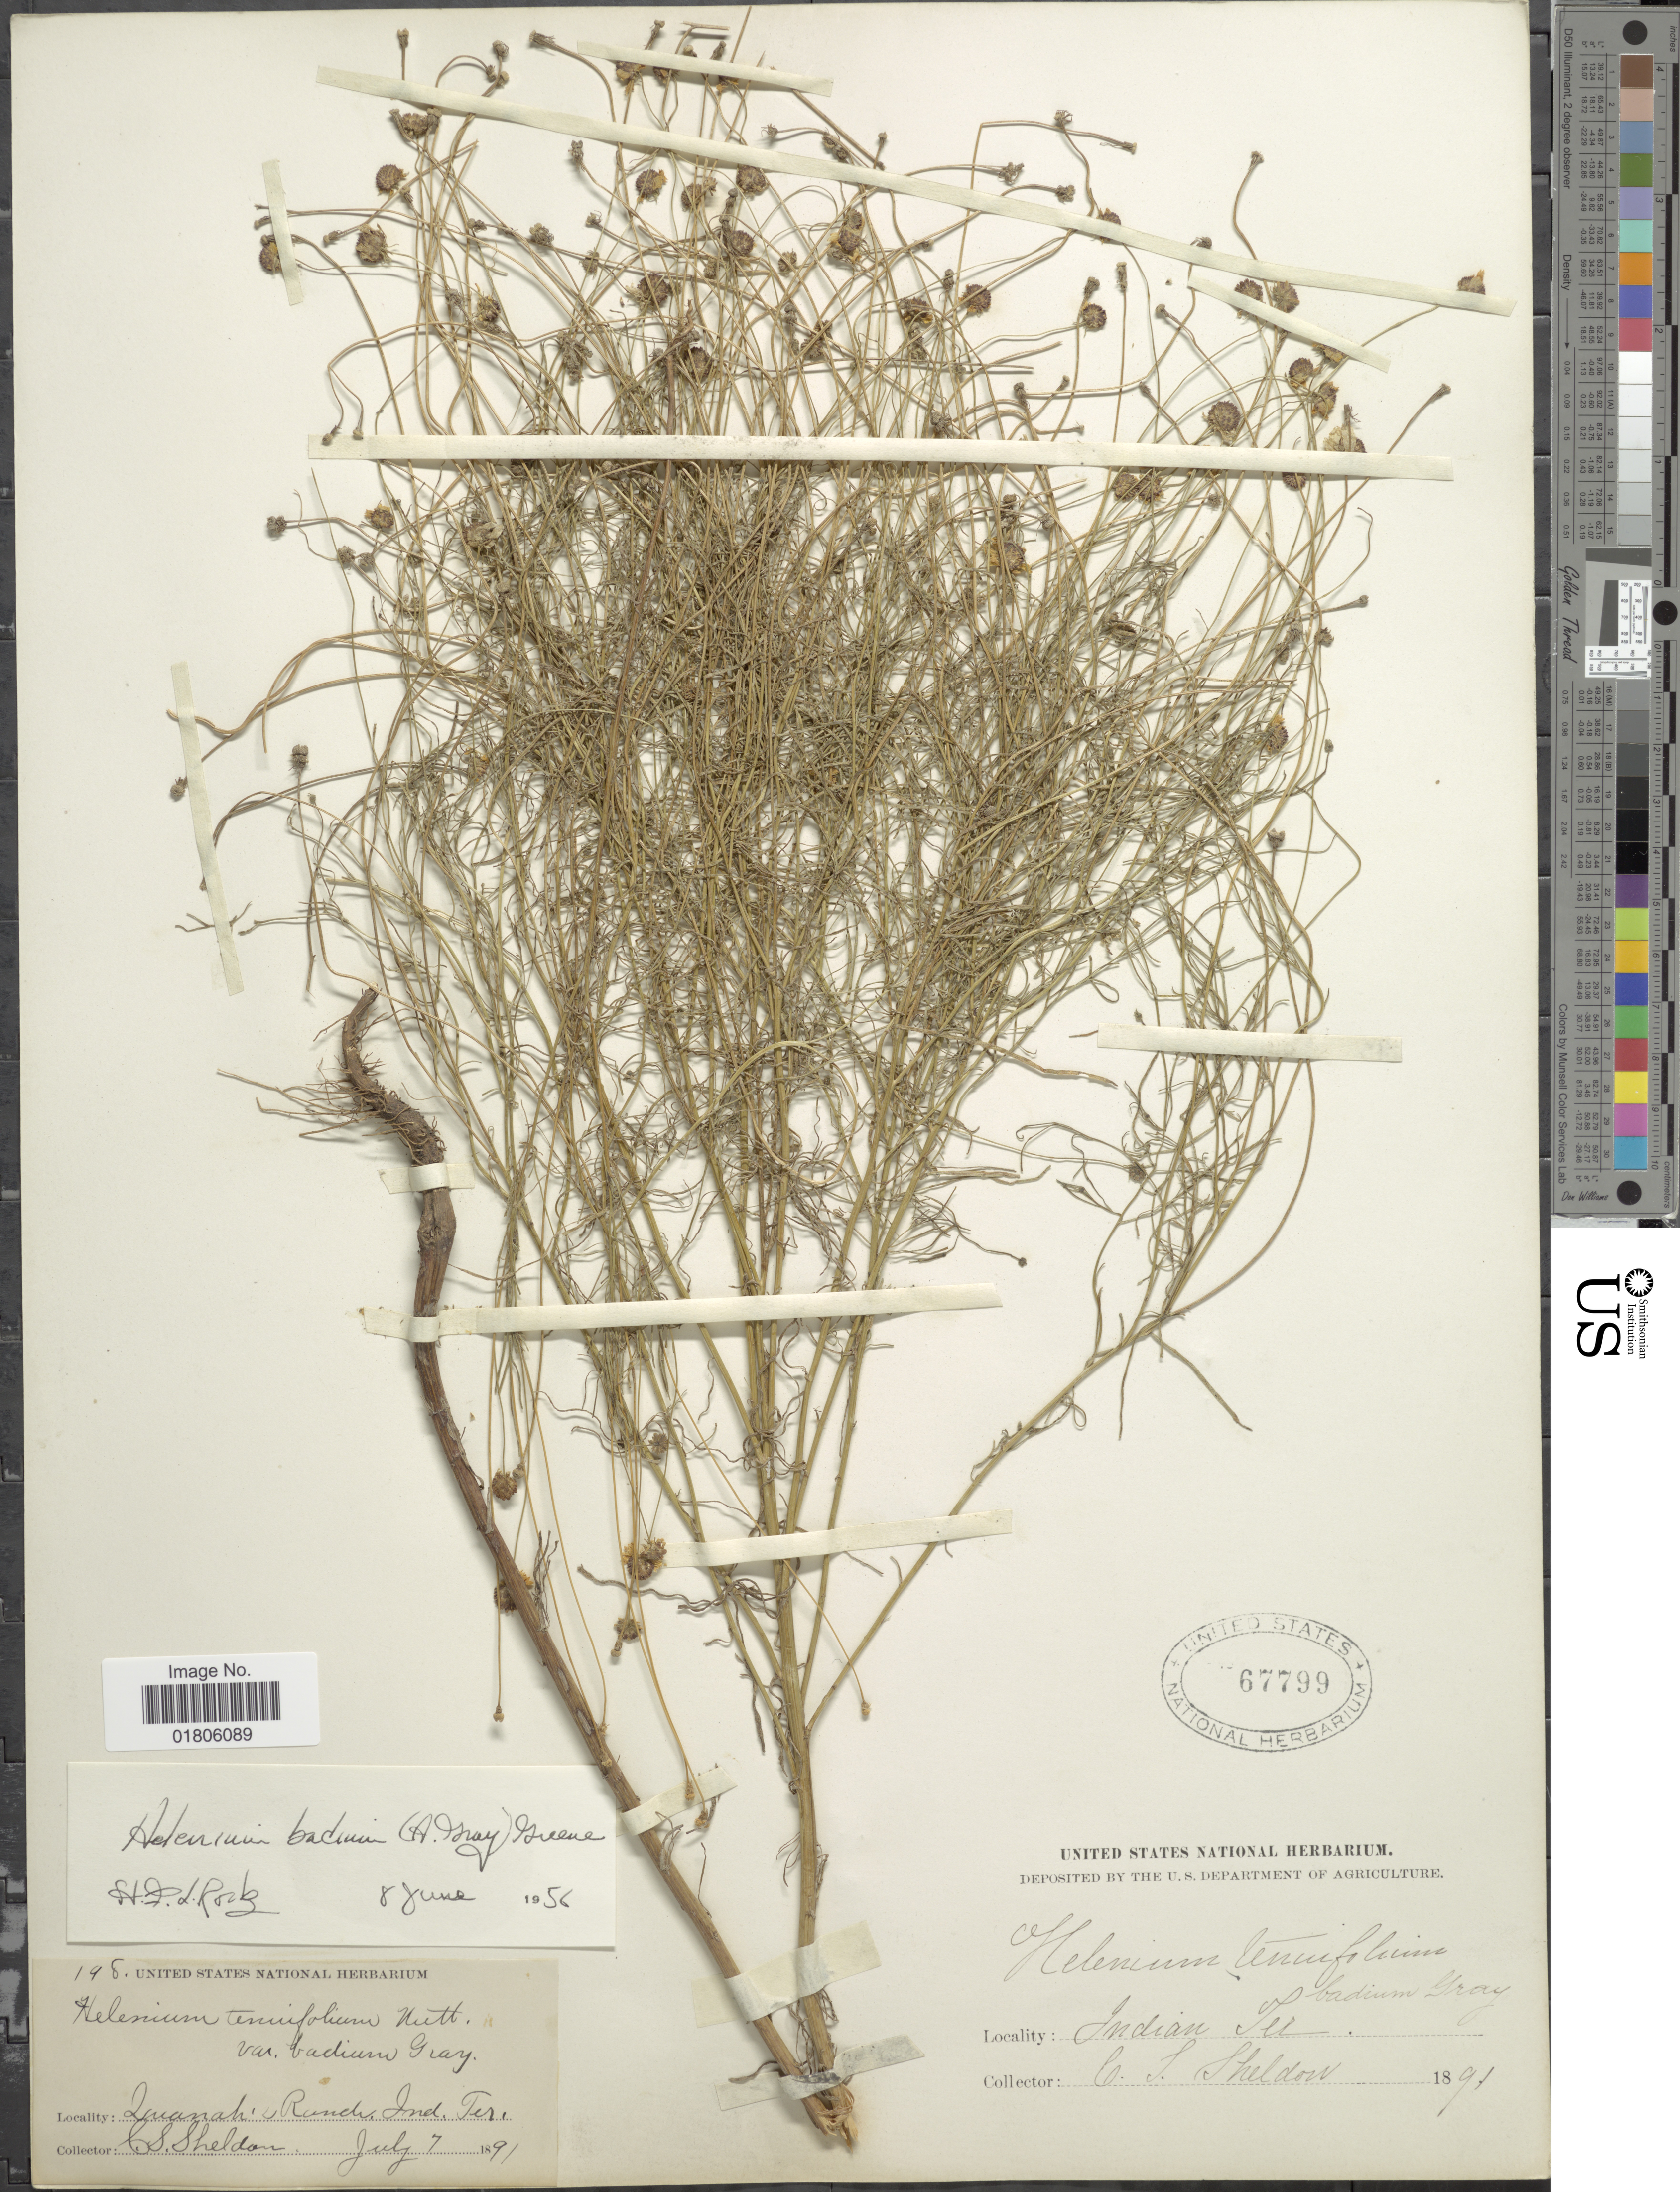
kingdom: Plantae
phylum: Tracheophyta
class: Magnoliopsida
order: Asterales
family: Asteraceae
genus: Helenium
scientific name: Helenium badium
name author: (A. Gray) Greene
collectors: C. S. Sheldon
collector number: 198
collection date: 1891-07-07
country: United States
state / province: Oklahoma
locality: Savanah Ranch Ind. terr.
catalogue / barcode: US 67799